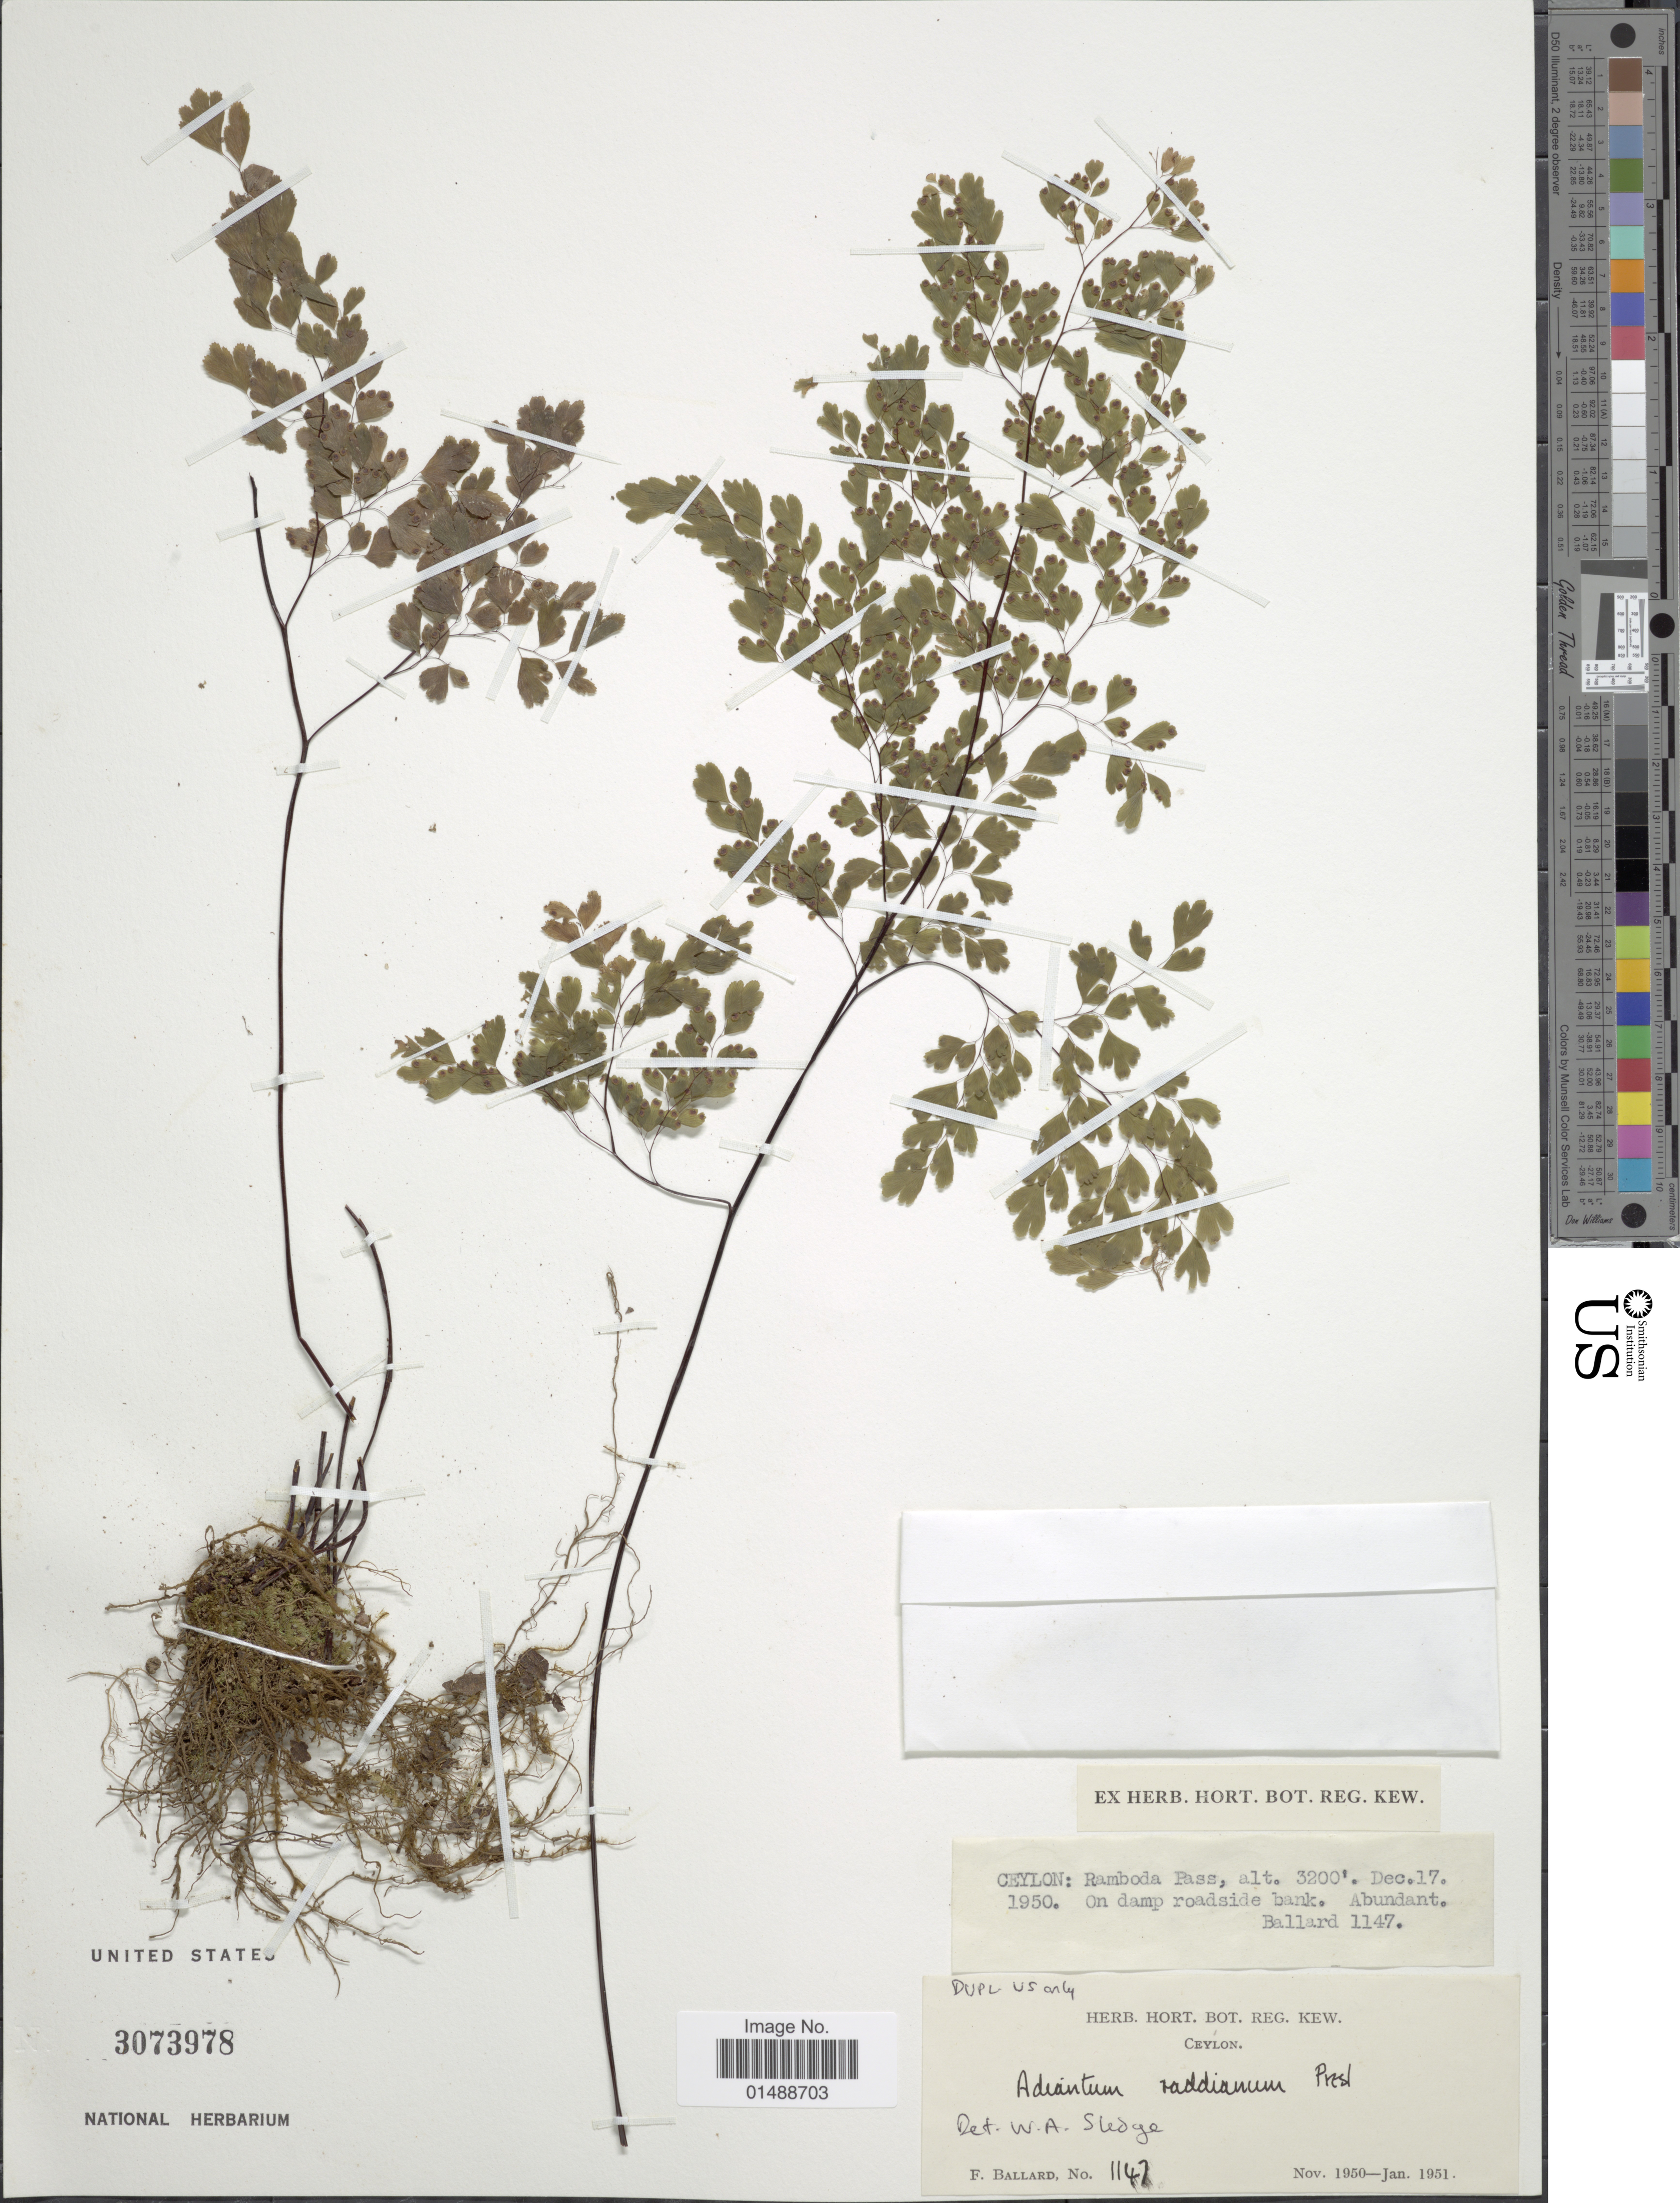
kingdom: Plantae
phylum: Tracheophyta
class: Polypodiopsida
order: Polypodiales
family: Pteridaceae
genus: Adiantum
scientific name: Adiantum raddianum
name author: C. Presl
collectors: F. Ballard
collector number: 1147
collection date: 1950-12-17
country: Sri Lanka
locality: Ceylon, Ramboda Pass.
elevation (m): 975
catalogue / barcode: US 3073978